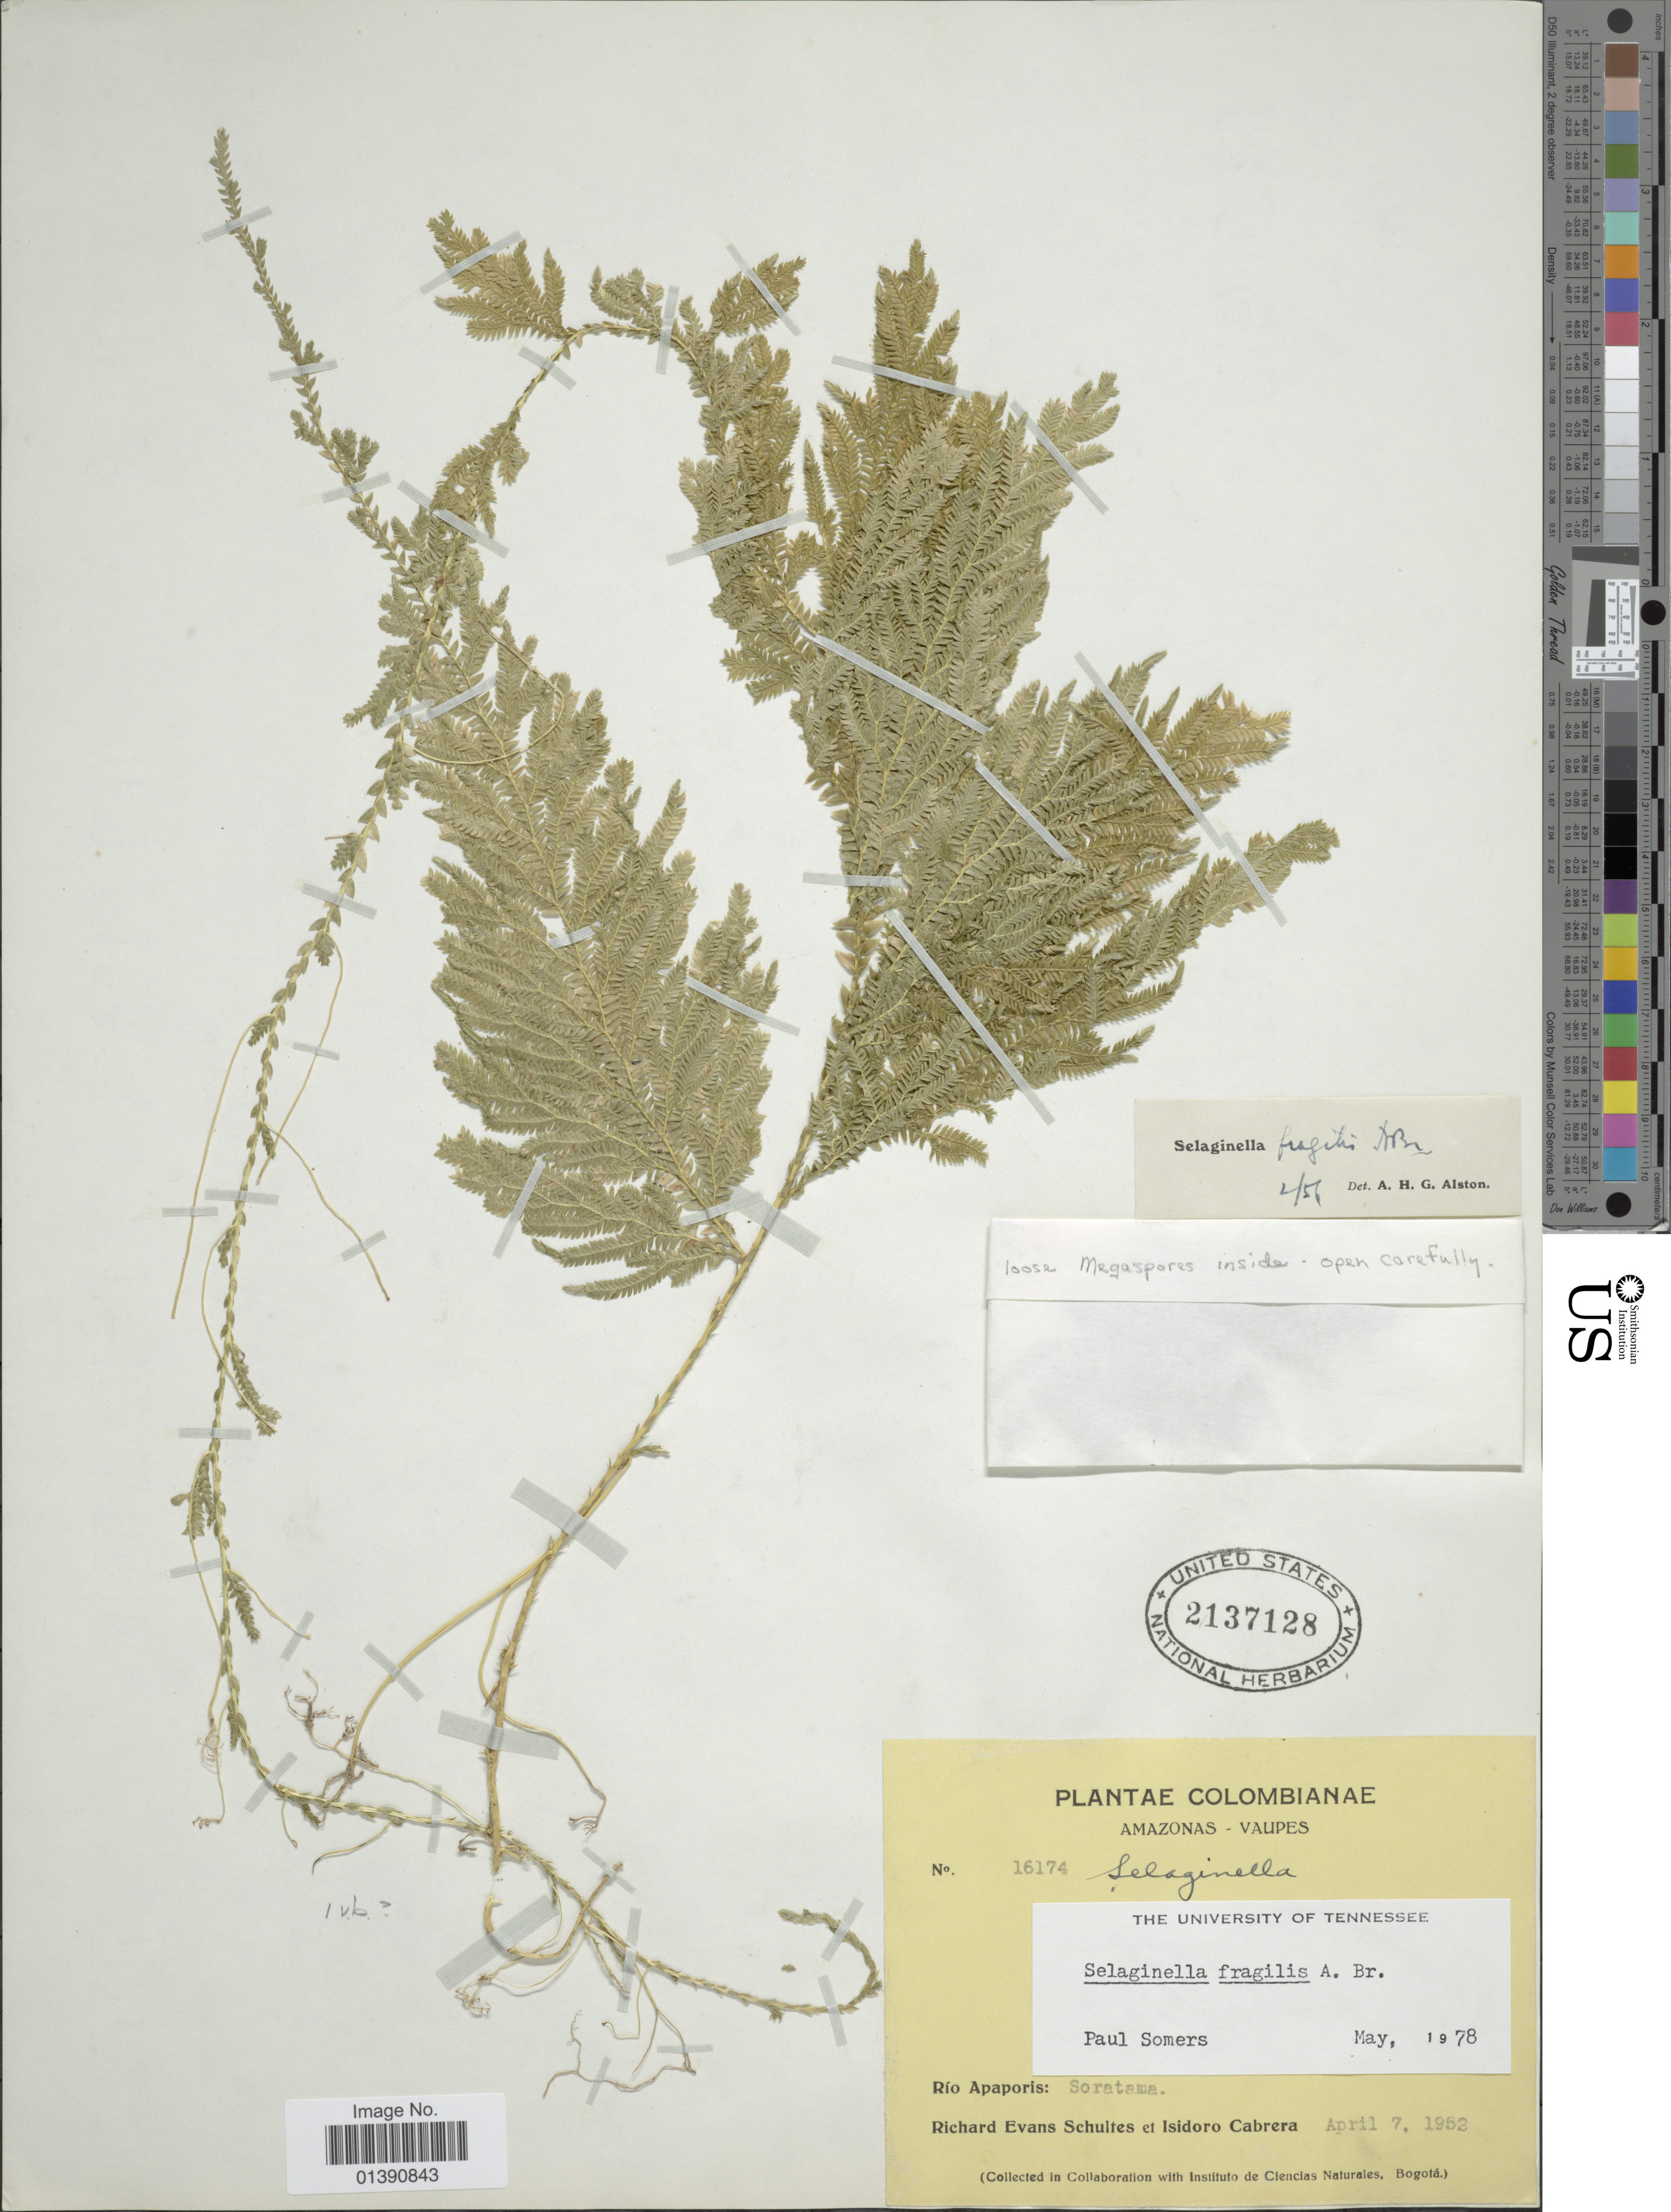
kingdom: Plantae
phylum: Tracheophyta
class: Lycopodiopsida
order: Selaginellales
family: Selaginellaceae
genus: Selaginella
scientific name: Selaginella fragilis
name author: A. Braun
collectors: R. E. Schultes & I. Cabrera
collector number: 16174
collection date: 1952-04-07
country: Colombia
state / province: Amazônas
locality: Vaupes, Rio Apaporis: Soratama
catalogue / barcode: US 2137128